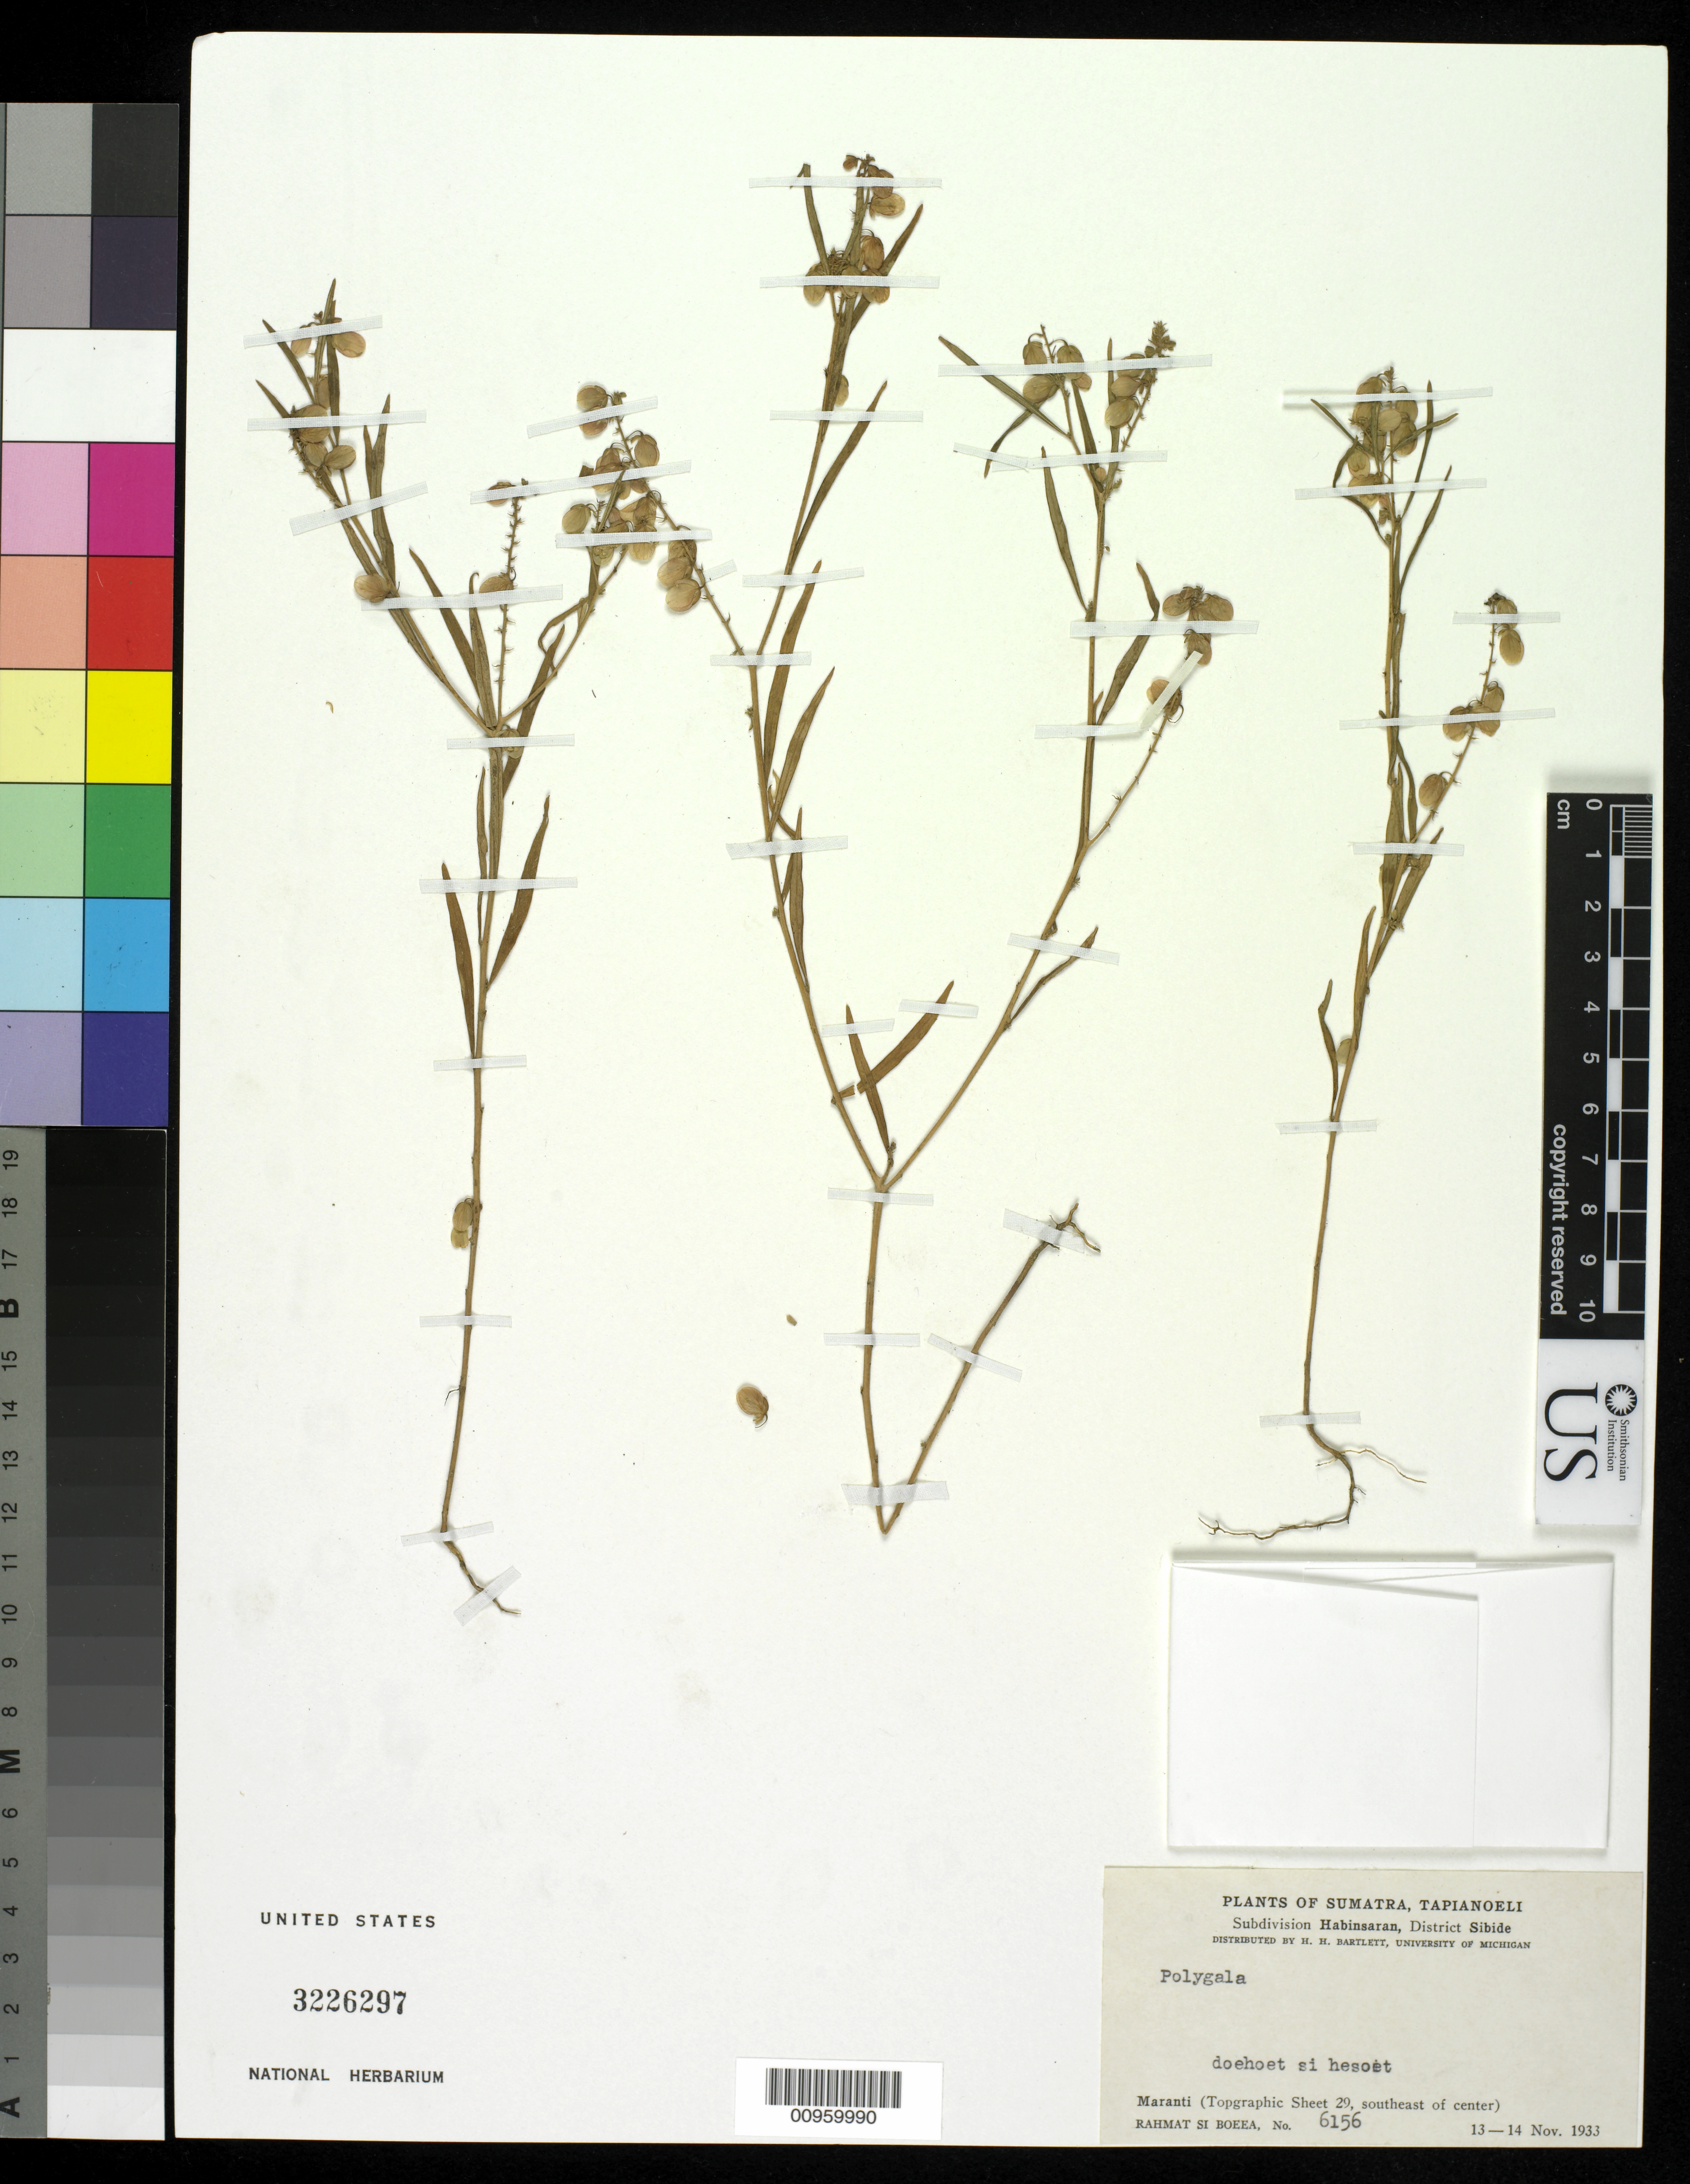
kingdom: Plantae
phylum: Tracheophyta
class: Magnoliopsida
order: Fabales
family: Polygalaceae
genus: Polygala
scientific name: Polygala longicaulis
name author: Kunth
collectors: Rahmat Si Boeea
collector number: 6156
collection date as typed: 13 Nov 1933 to 14 Nov 1933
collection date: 1933-11-13/1933-11-14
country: Indonesia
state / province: Sumatra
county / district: North Sumatra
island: Sumatra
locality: Maranti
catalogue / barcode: US 3226297